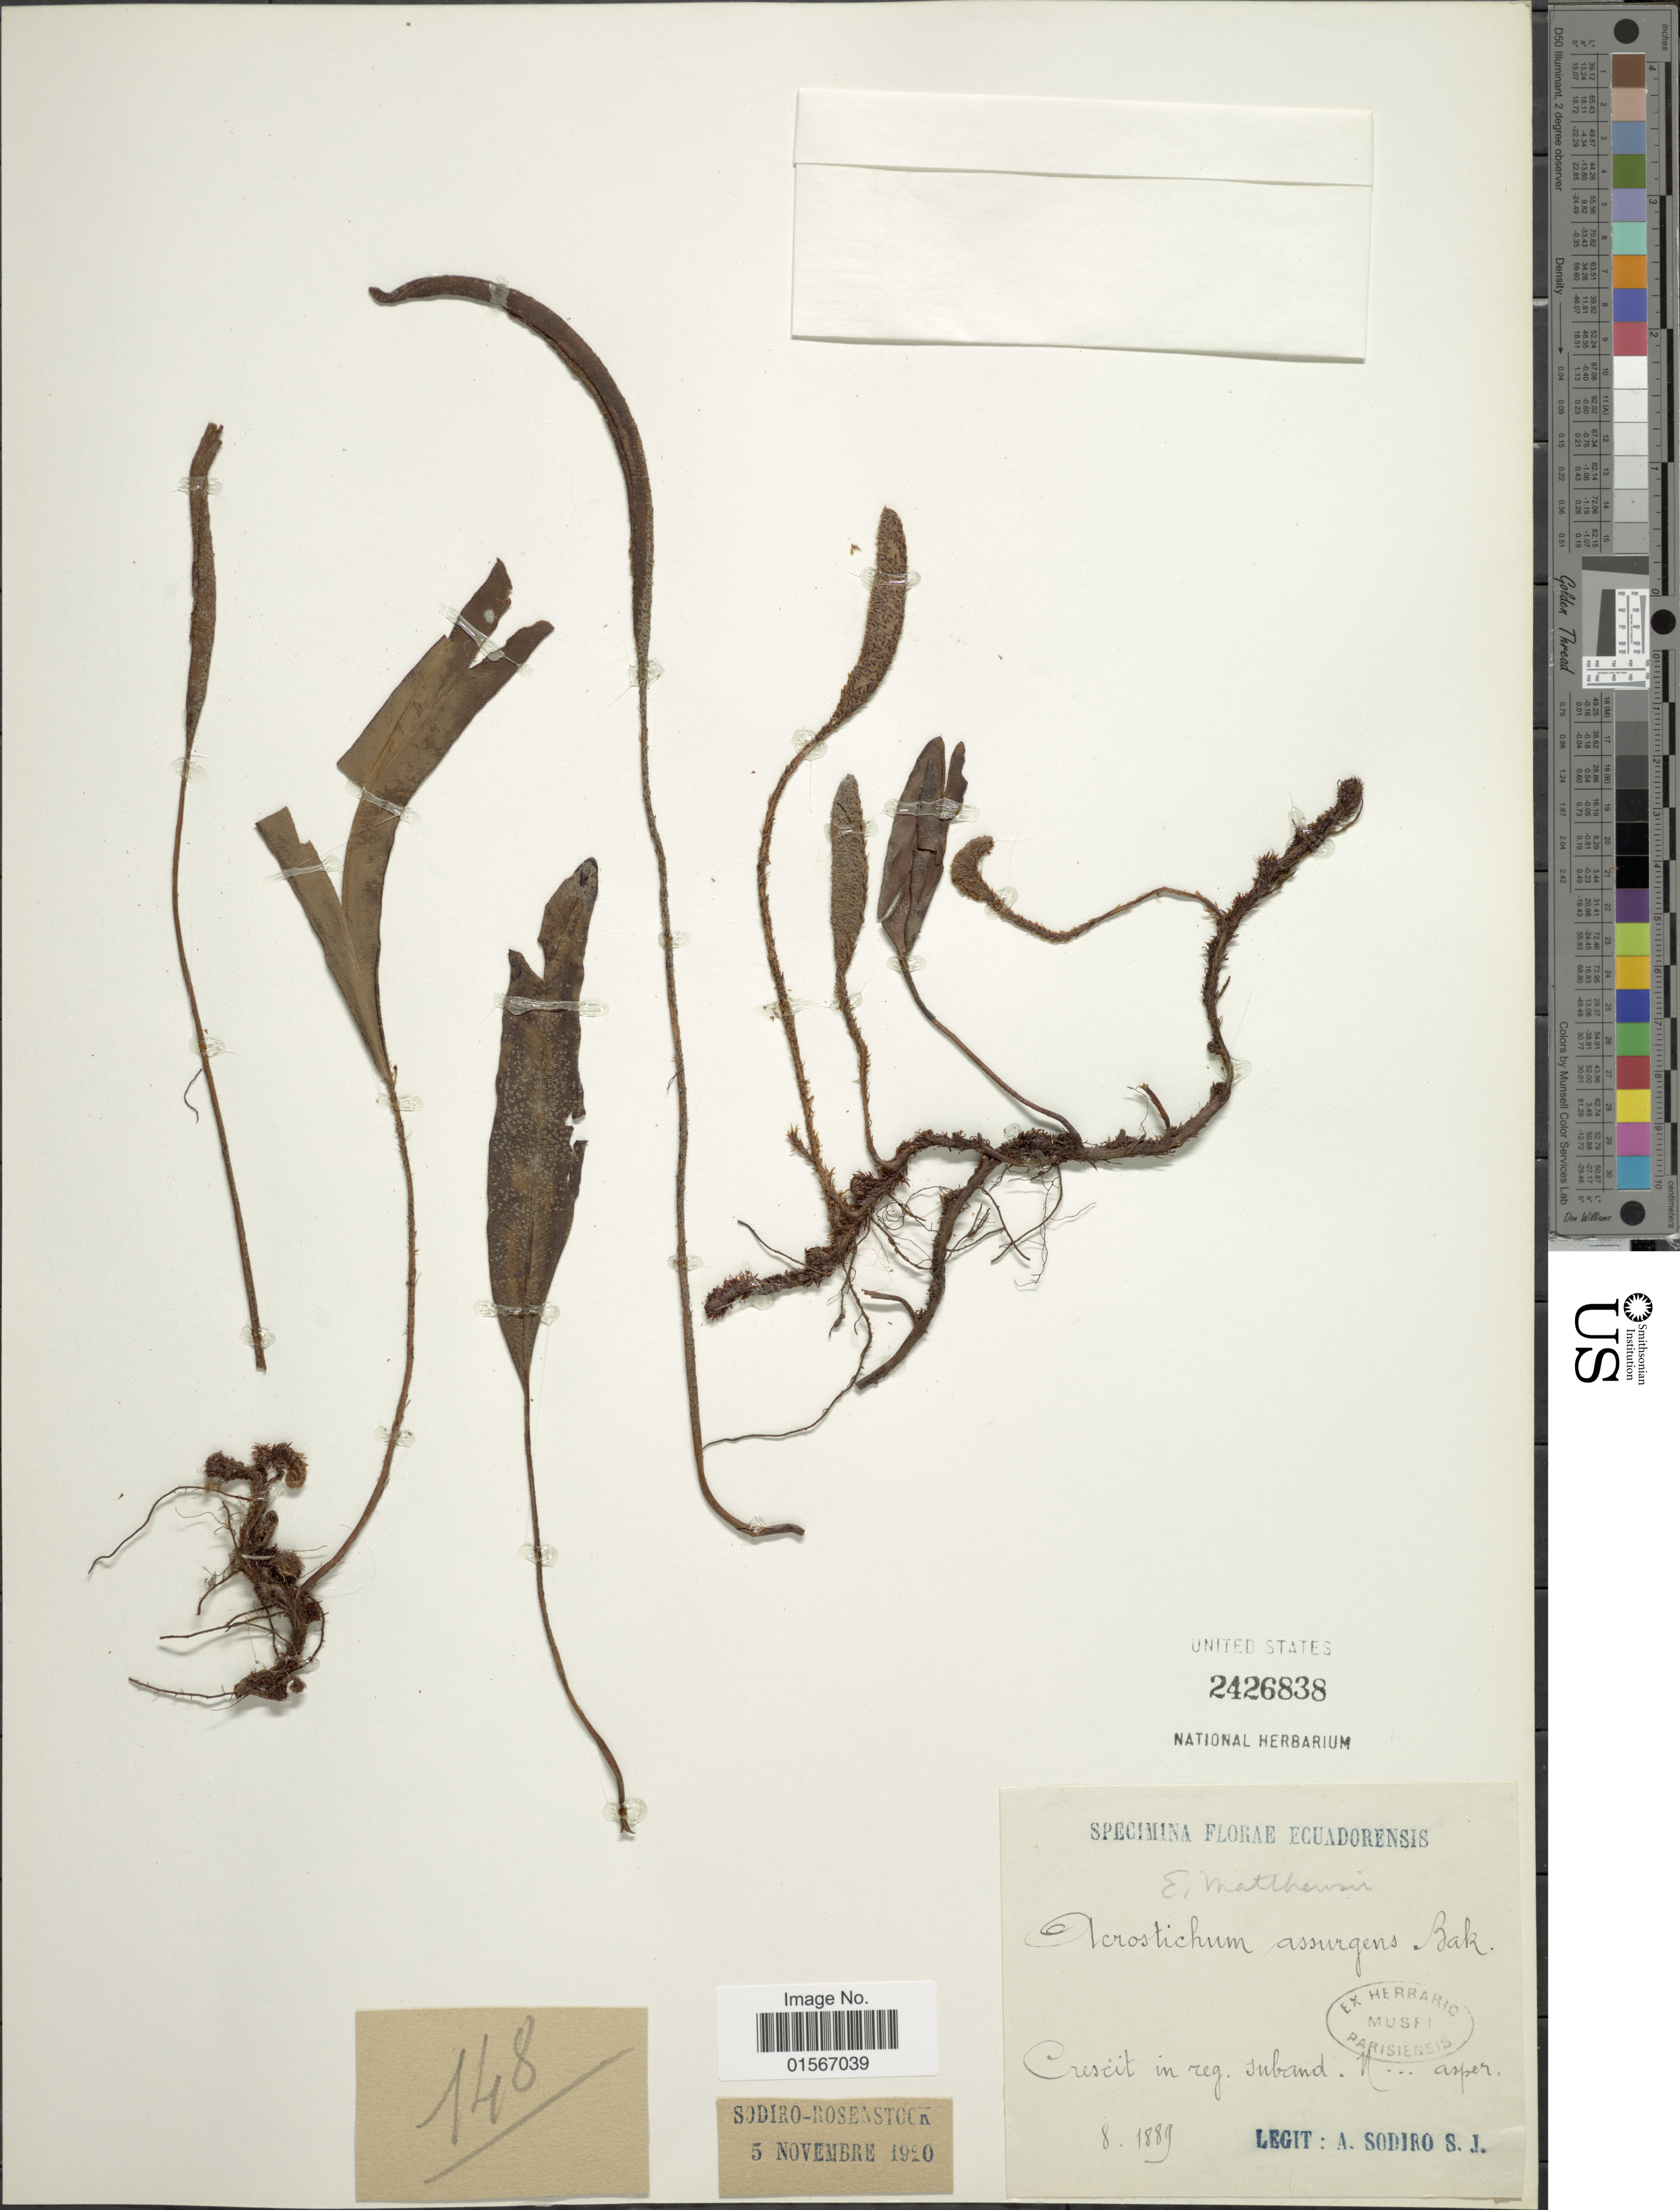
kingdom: Plantae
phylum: Tracheophyta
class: Polypodiopsida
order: Polypodiales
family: Dryopteridaceae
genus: Elaphoglossum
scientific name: Elaphoglossum mathewsii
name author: (Fée) T. Moore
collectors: A. Sodiro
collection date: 1889-08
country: Ecuador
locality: Crescit in reg. suband.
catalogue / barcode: US 2426838